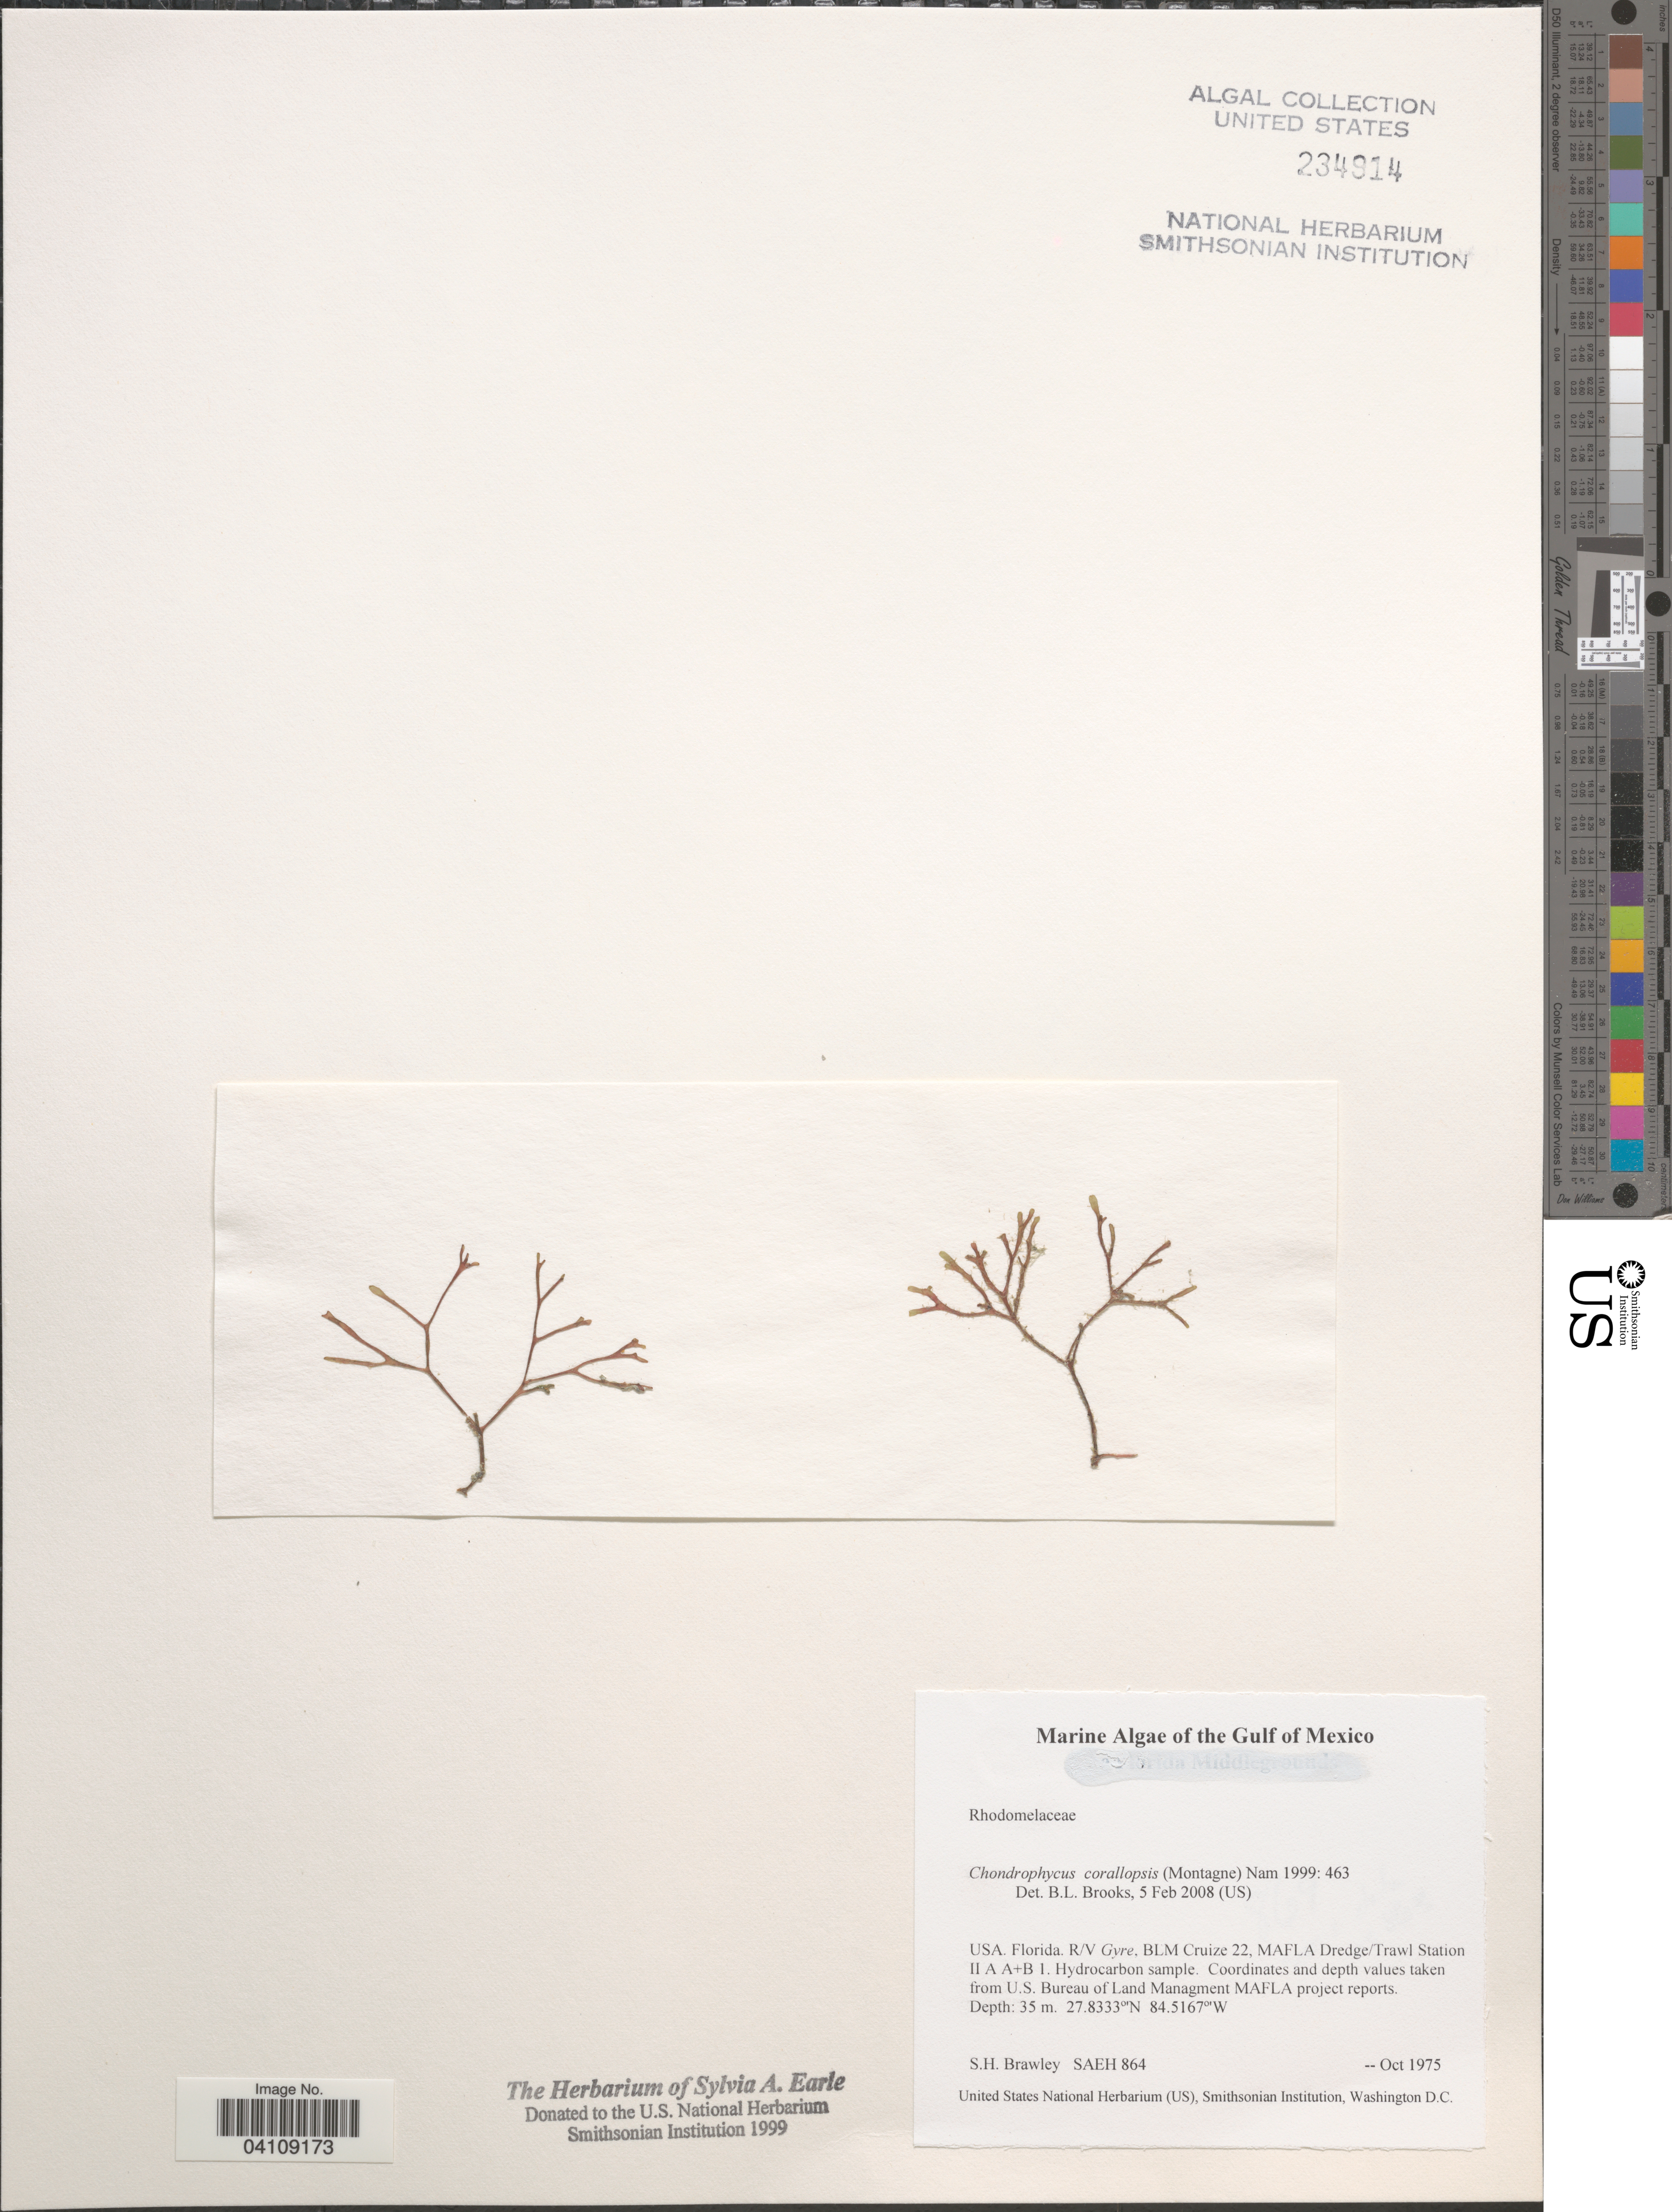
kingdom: Plantae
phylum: Rhodophyta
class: Florideophyceae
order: Ceramiales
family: Rhodomelaceae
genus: Palisada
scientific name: Palisada corallopsis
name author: (Montagne) Sentíes et al.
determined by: Algae name updating Project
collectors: S. Brawley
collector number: SAEH 864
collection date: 1975-10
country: United States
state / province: Florida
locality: Gulf of Mexico. The Florida Middlegrounds. Florida. R/V Gyre, BLM Cruize 22, MAFLA Dredge/Trawl Station II A A+B.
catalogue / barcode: US 234914